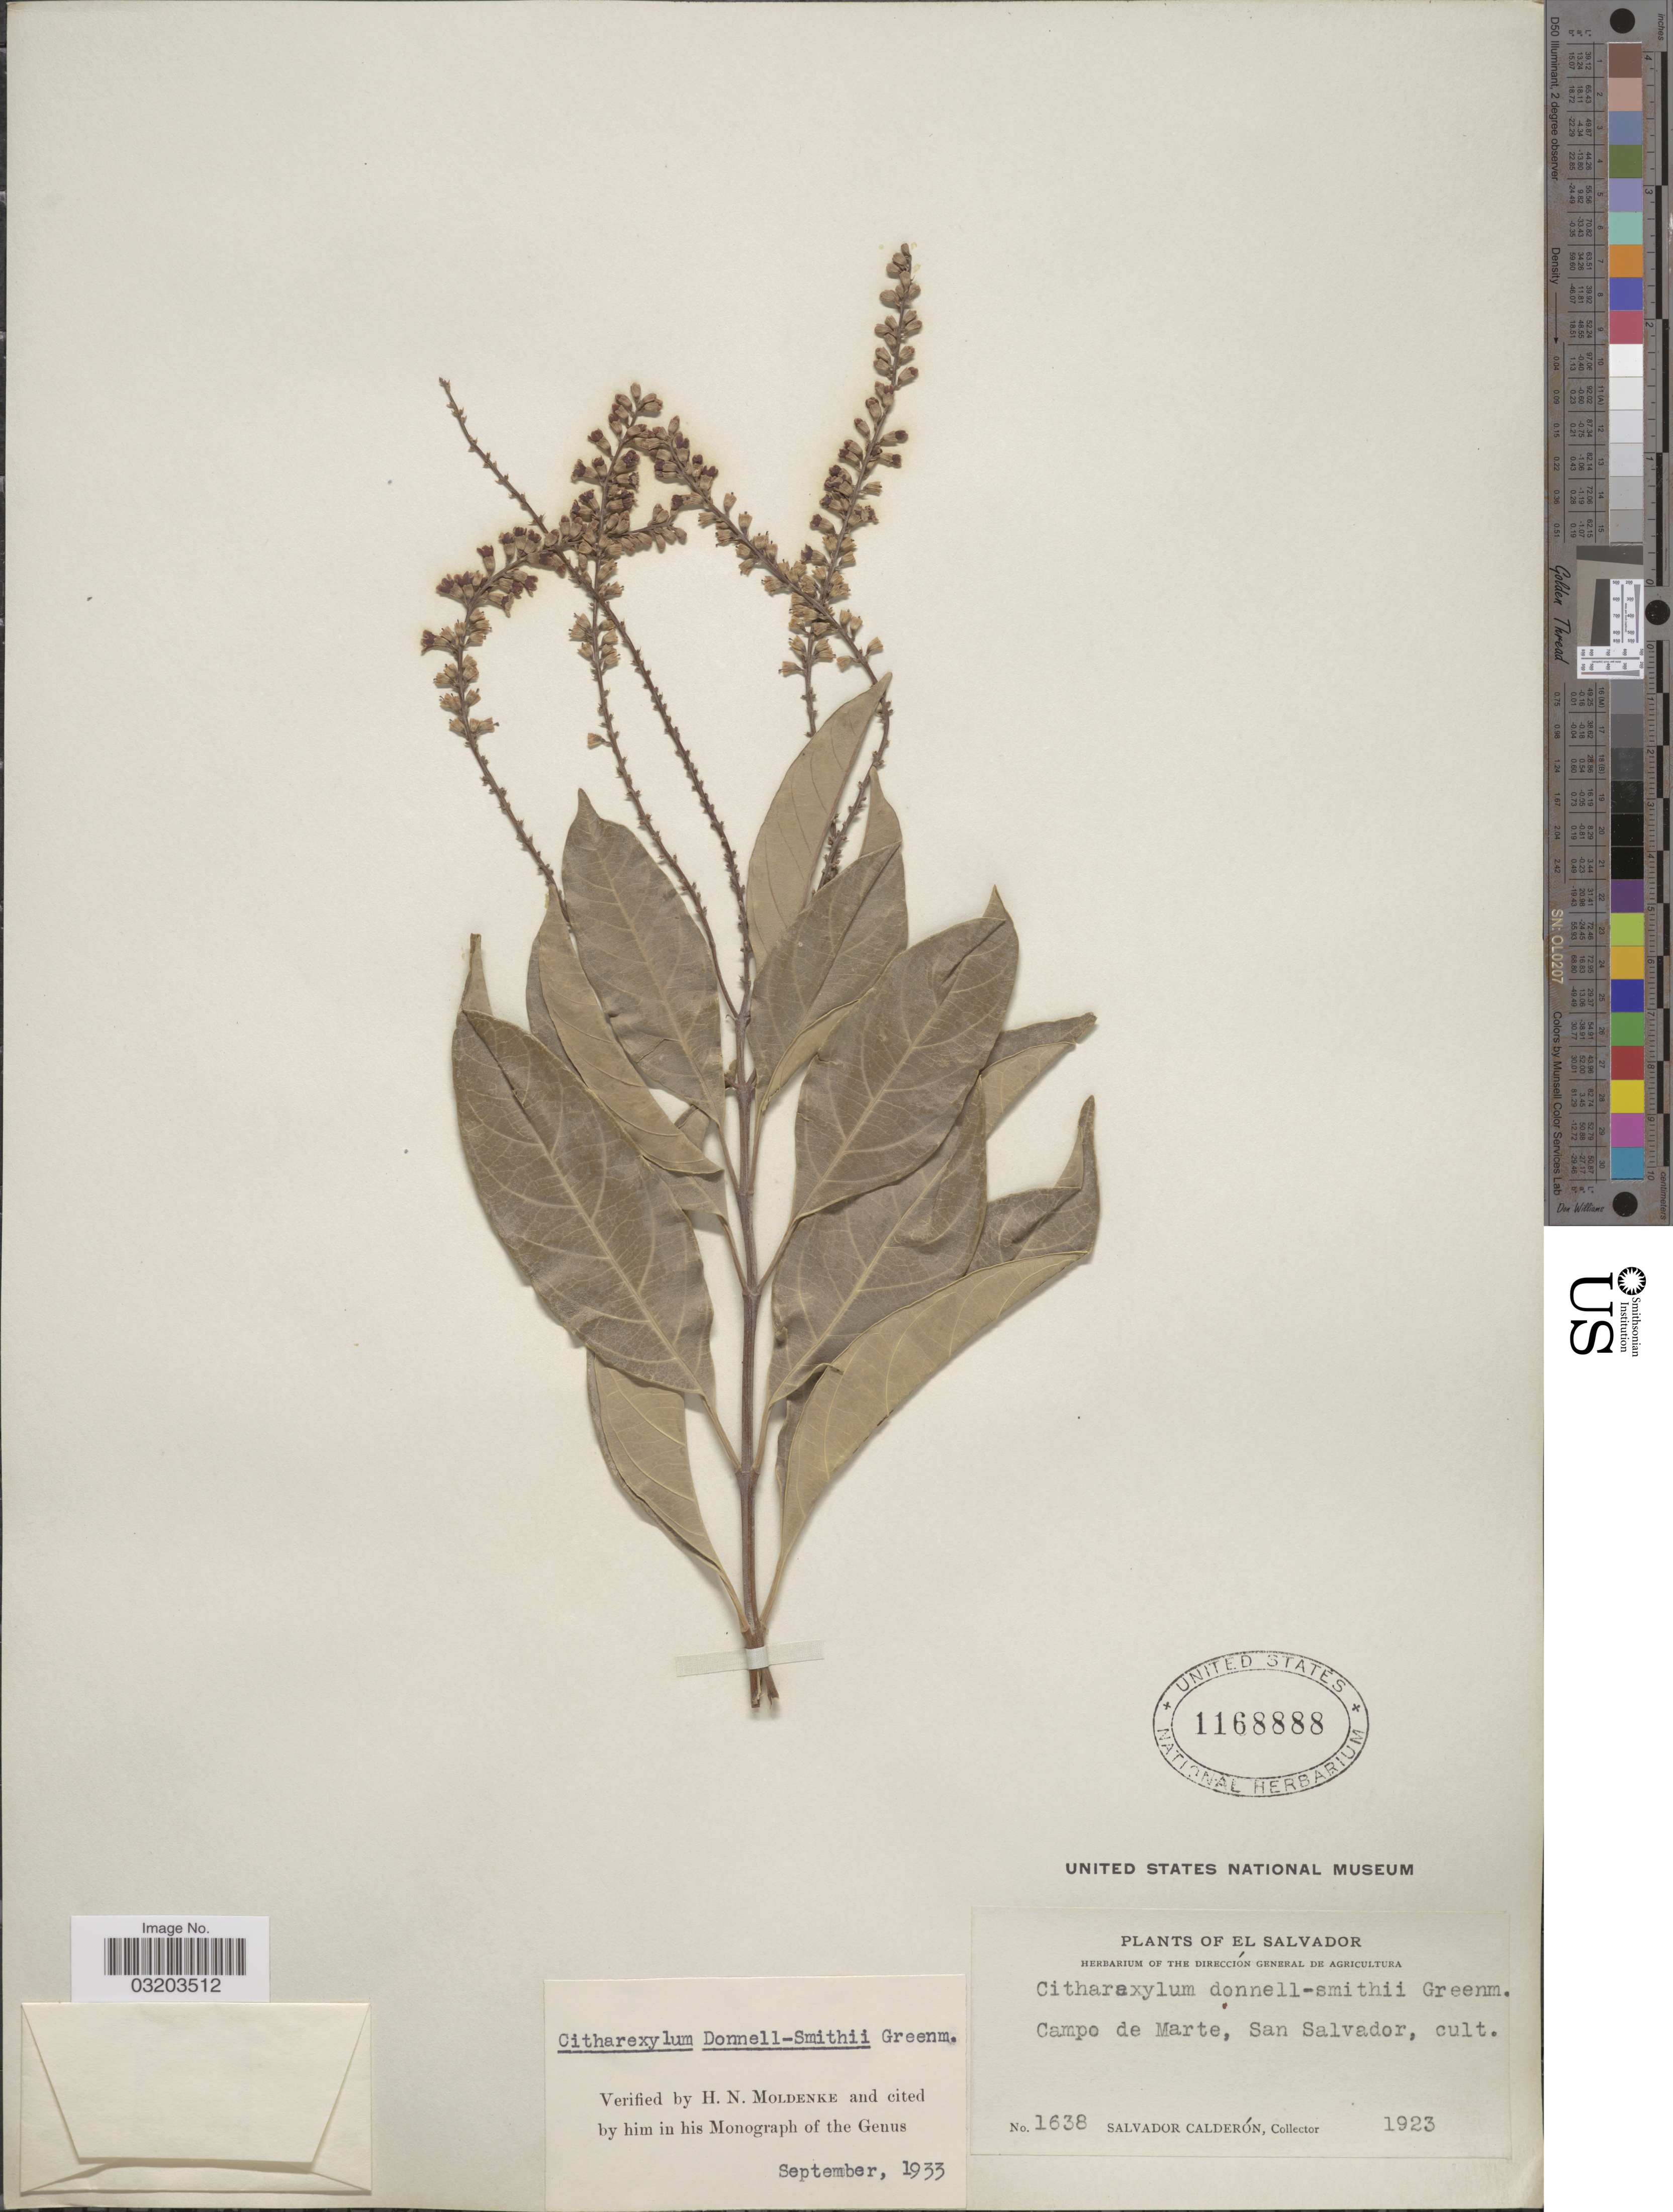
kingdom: Plantae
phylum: Tracheophyta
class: Magnoliopsida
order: Lamiales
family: Verbenaceae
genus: Citharexylum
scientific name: Citharexylum donnell-smithii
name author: Greenm.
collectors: S. Calderón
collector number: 1638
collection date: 1923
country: El Salvador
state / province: San Salvador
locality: Campo de Marte.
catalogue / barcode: US 1168888